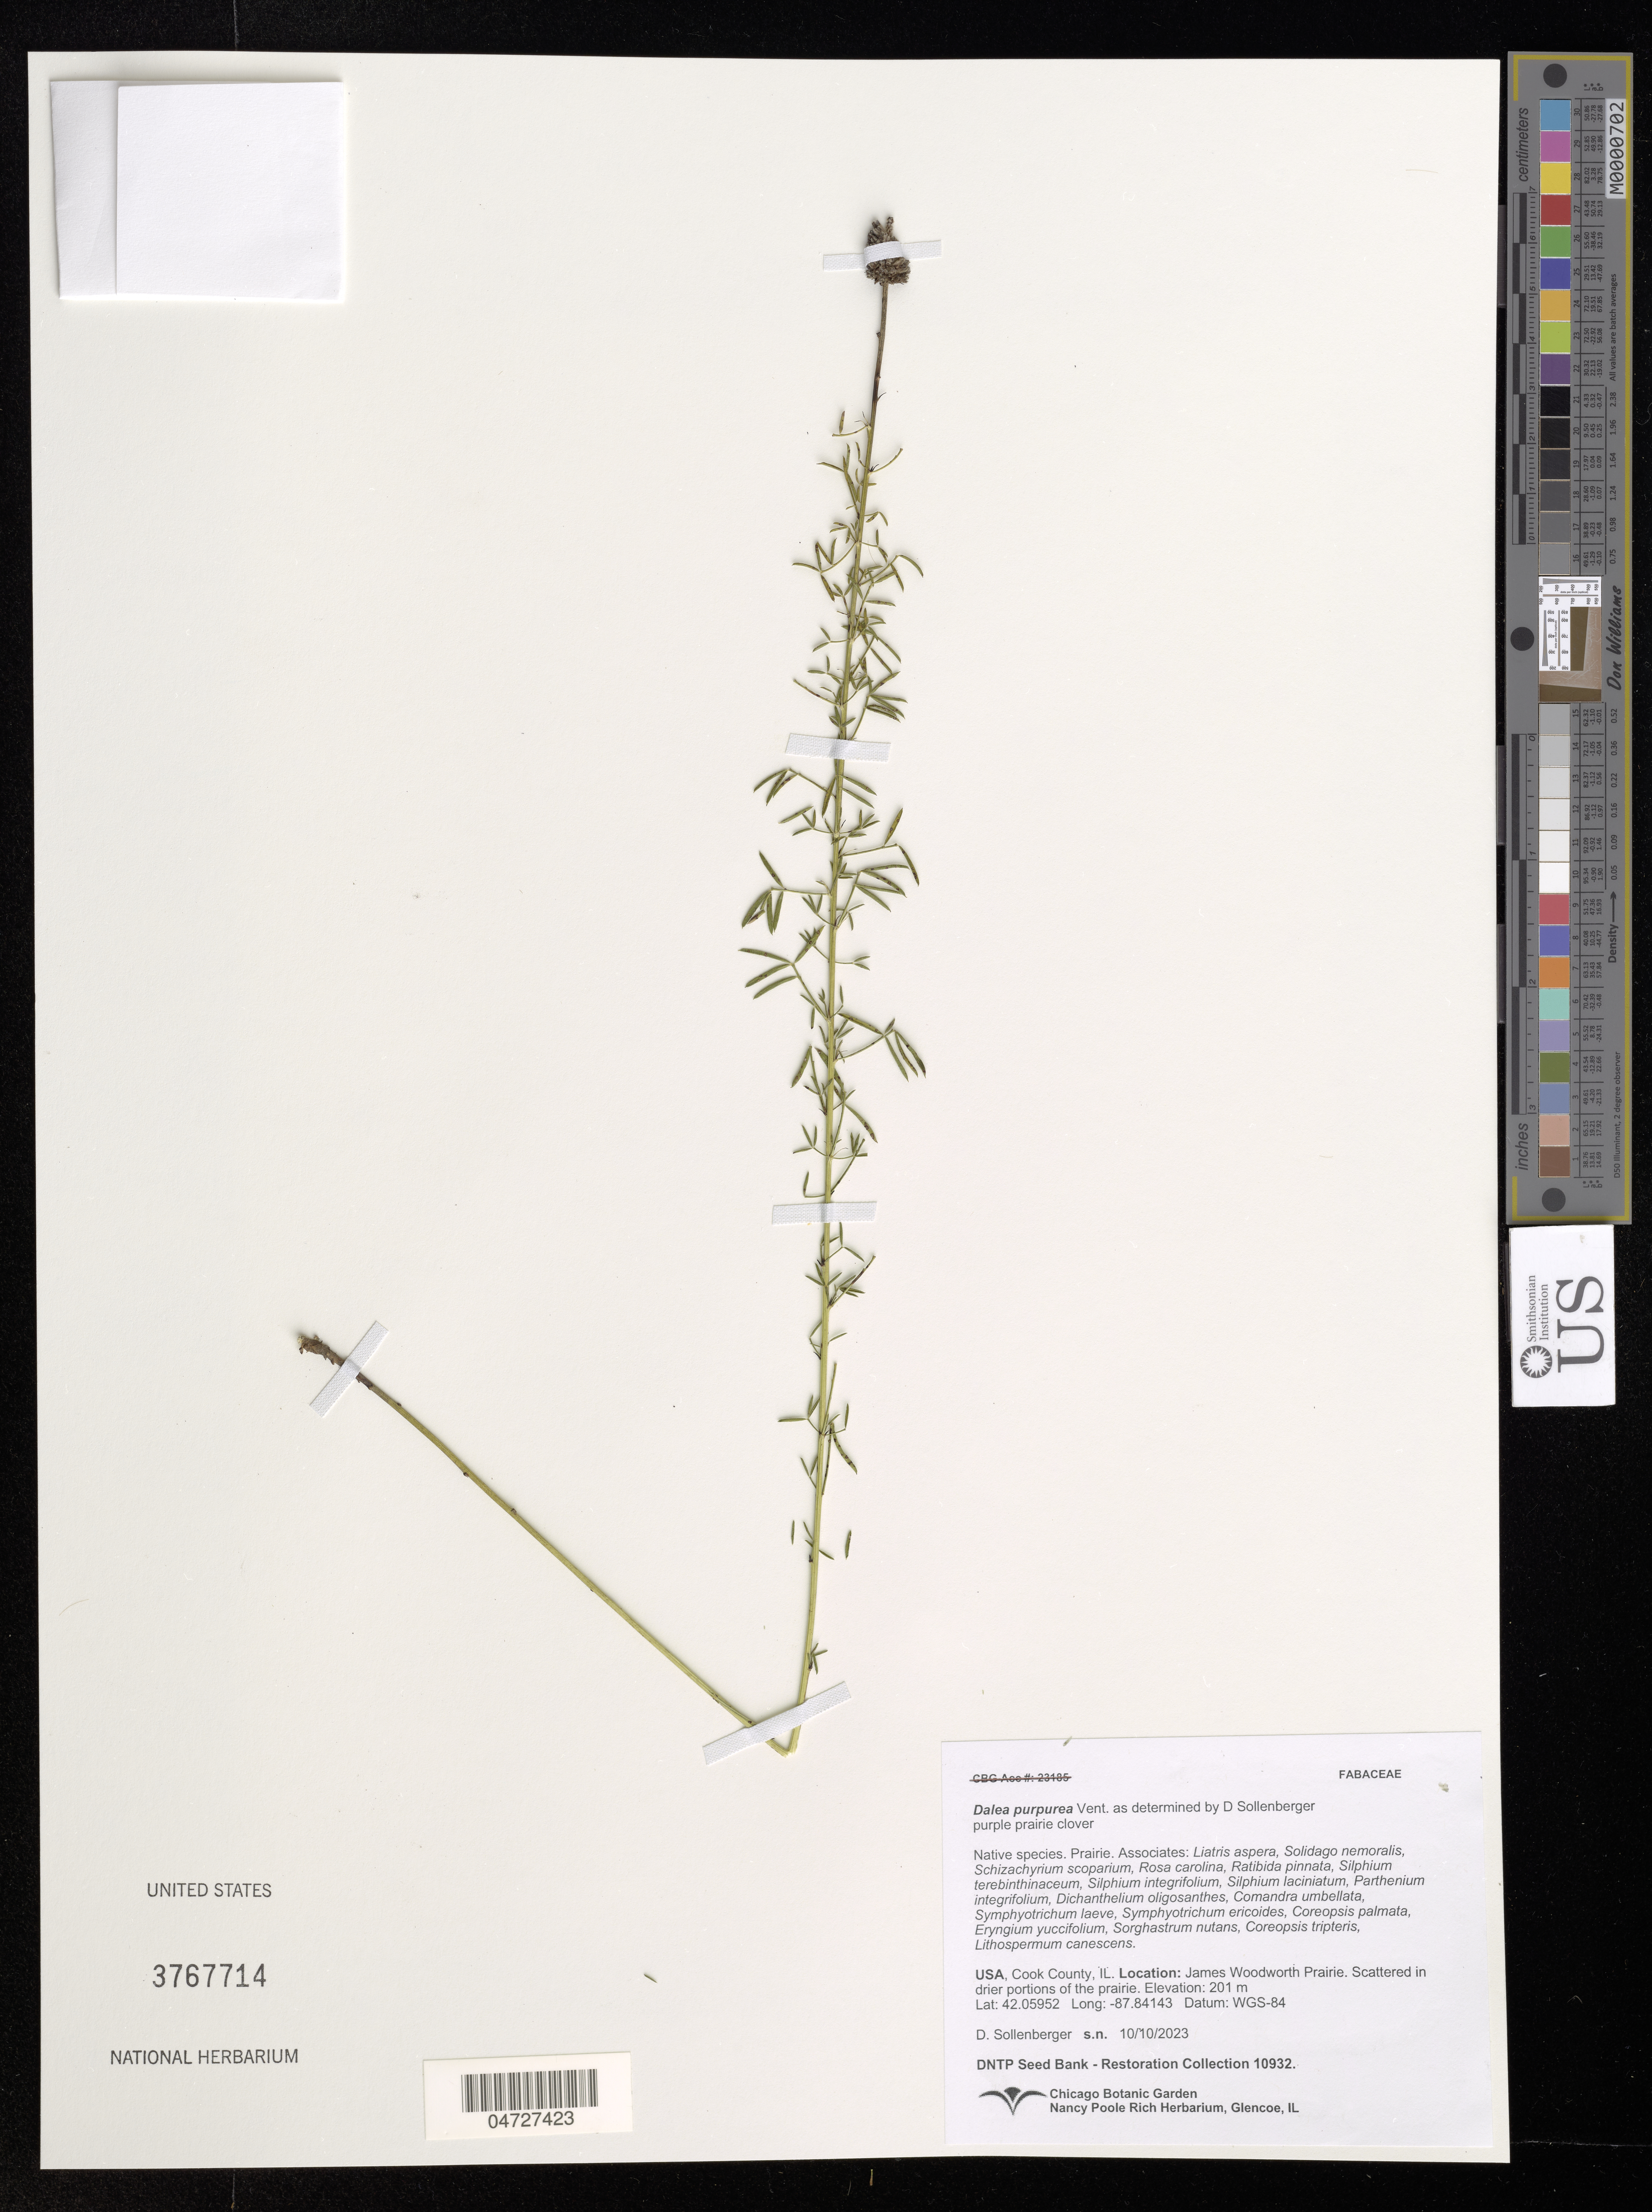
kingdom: Plantae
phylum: Tracheophyta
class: Magnoliopsida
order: Fabales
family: Fabaceae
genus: Dalea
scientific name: Dalea purpurea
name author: Vent.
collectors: D. Sollenberger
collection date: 2023-10-10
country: United States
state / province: Illinois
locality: Cook County. James Woodworth Prairie. Scattered in drier portions of the prairie.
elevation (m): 201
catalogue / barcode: US 3767714